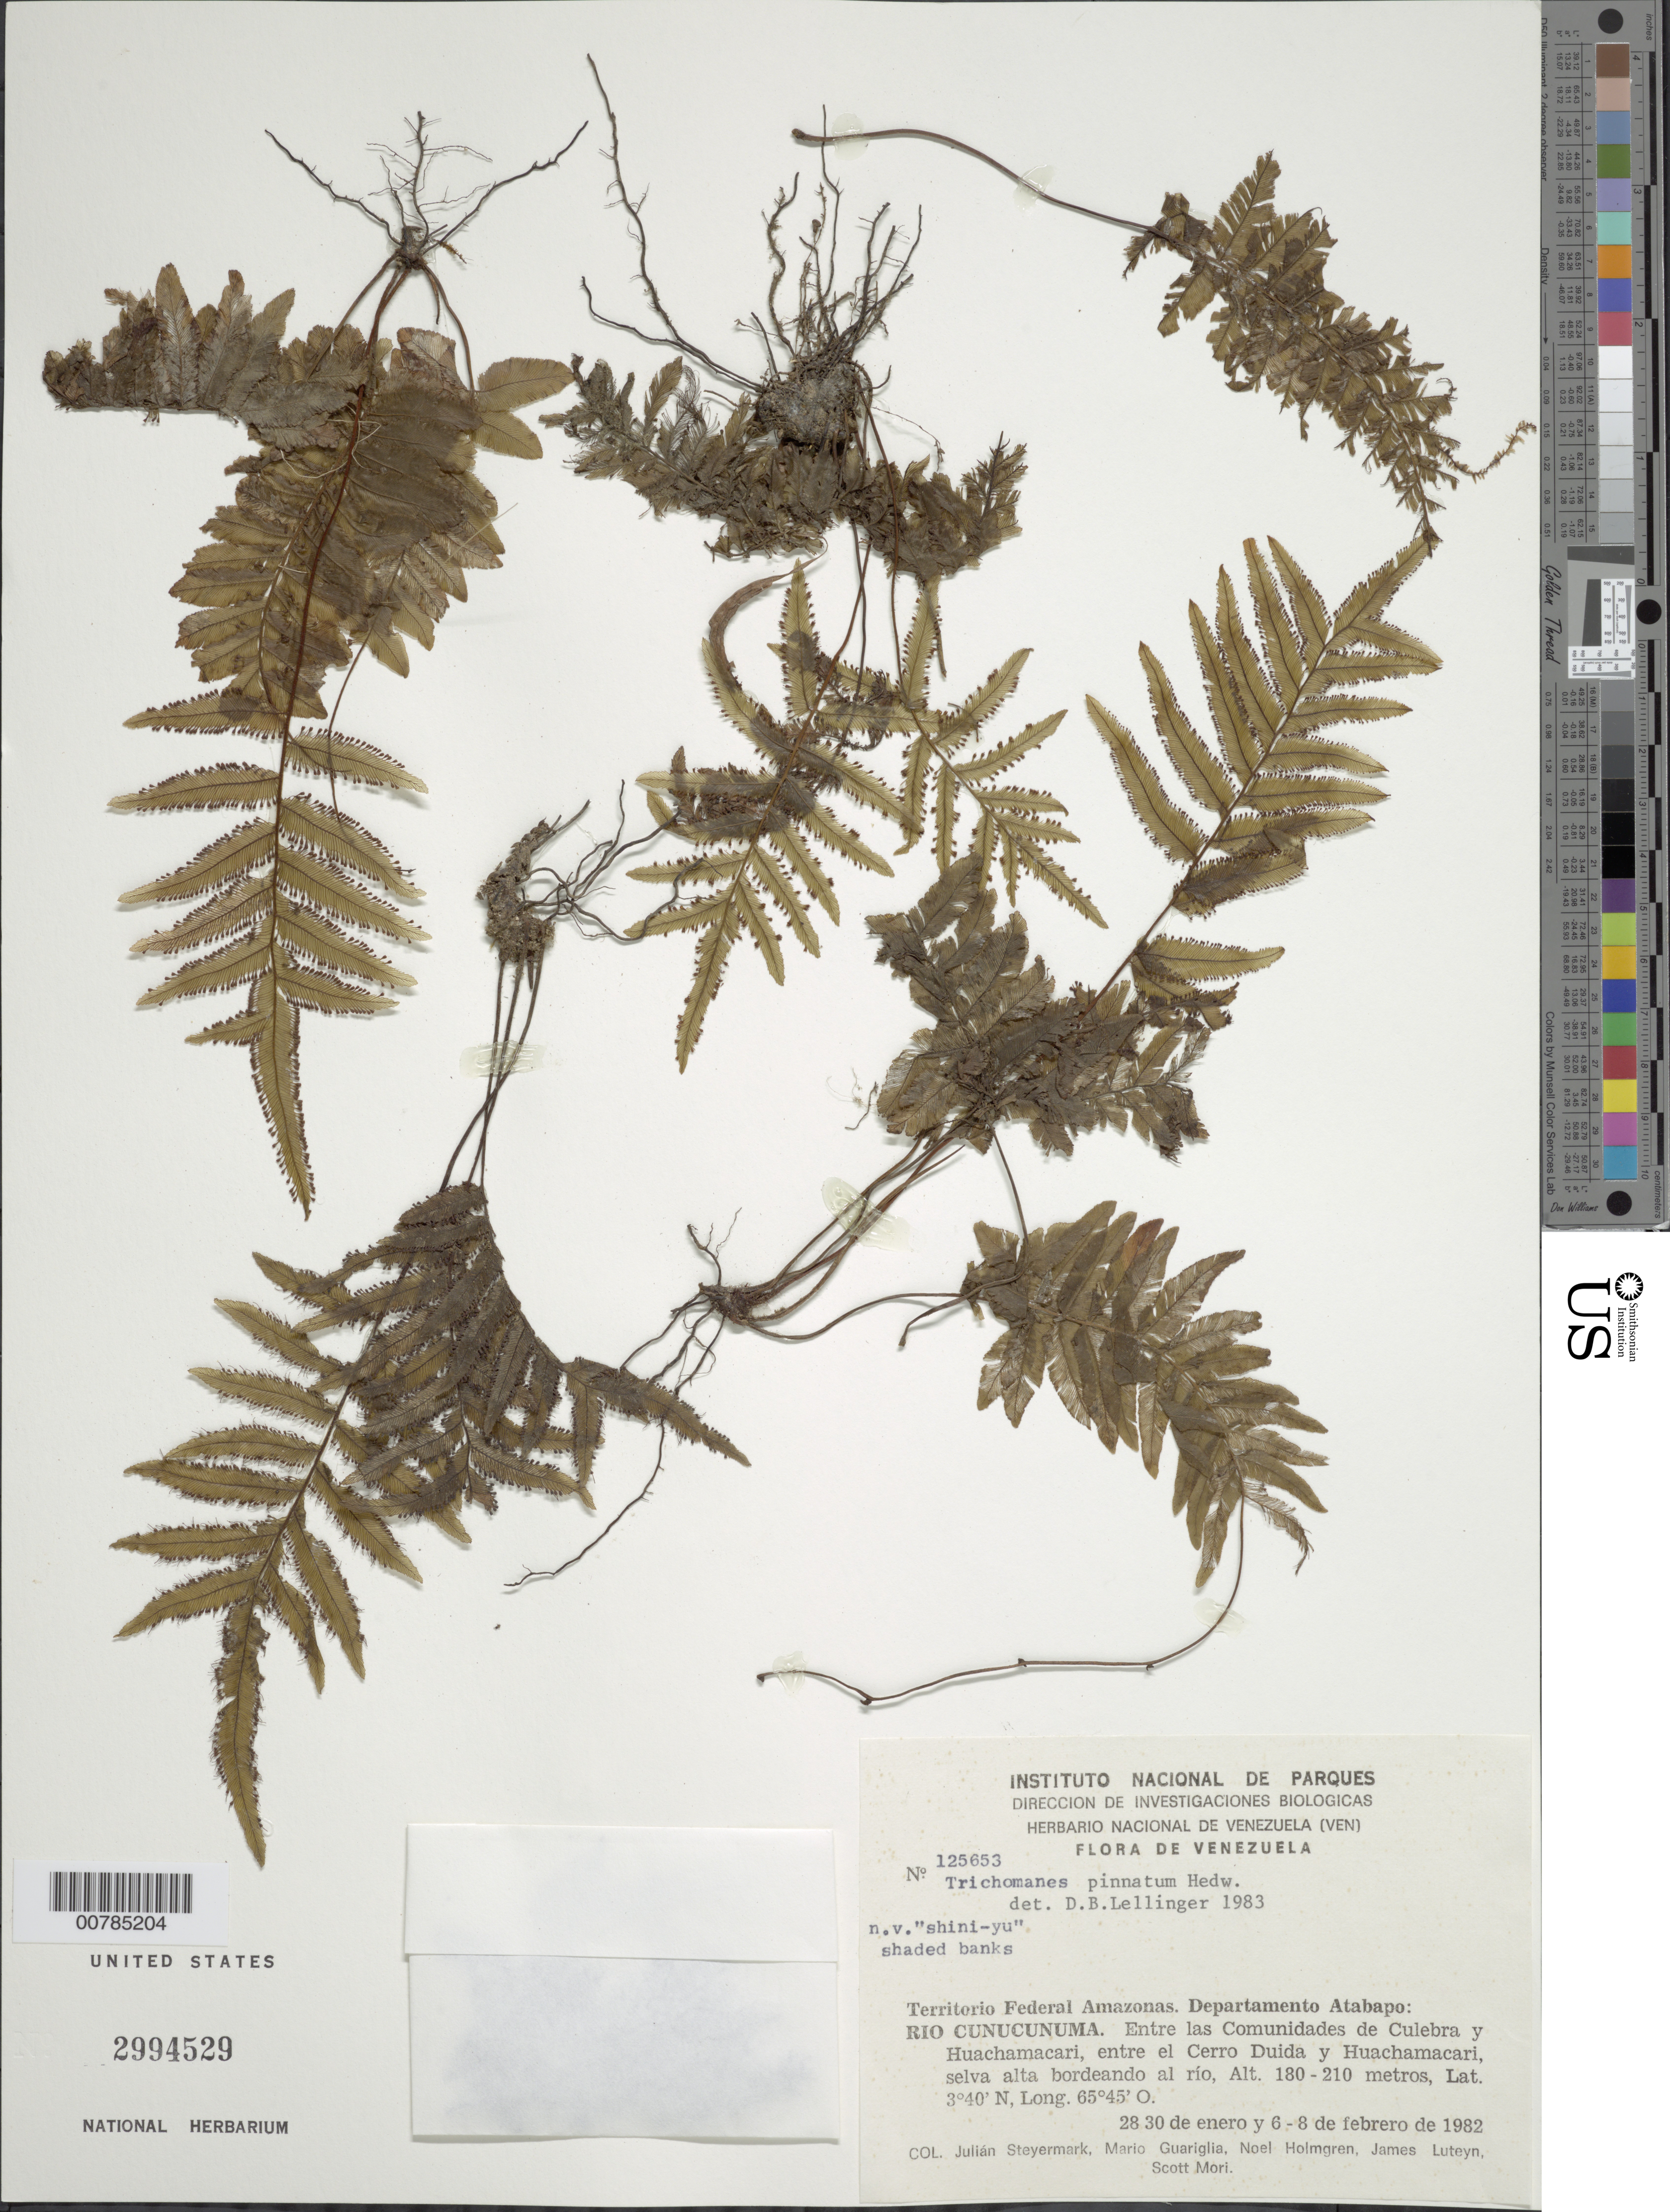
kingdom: Plantae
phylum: Tracheophyta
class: Polypodiopsida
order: Hymenophyllales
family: Hymenophyllaceae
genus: Trichomanes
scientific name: Trichomanes pinnatum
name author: Hedw.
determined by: Lellinger, David B., (BOT), Smithsonian Institution - National Museum of Natural History (UNITED STATES)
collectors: J. Steyermark, M. Guariglia P., N. H. Holmgren, J. L. Luteyn & S. Mori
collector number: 125653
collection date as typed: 28-Jan-82 to 8-Feb-82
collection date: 1982-01-28/1982-02-08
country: Venezuela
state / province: Amazonas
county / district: Atabapo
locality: Culebra to Huachamacari, betw Cerro Duida and Huachamarcari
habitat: High forest along river, shaded banks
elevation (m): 180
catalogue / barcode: US 2994529